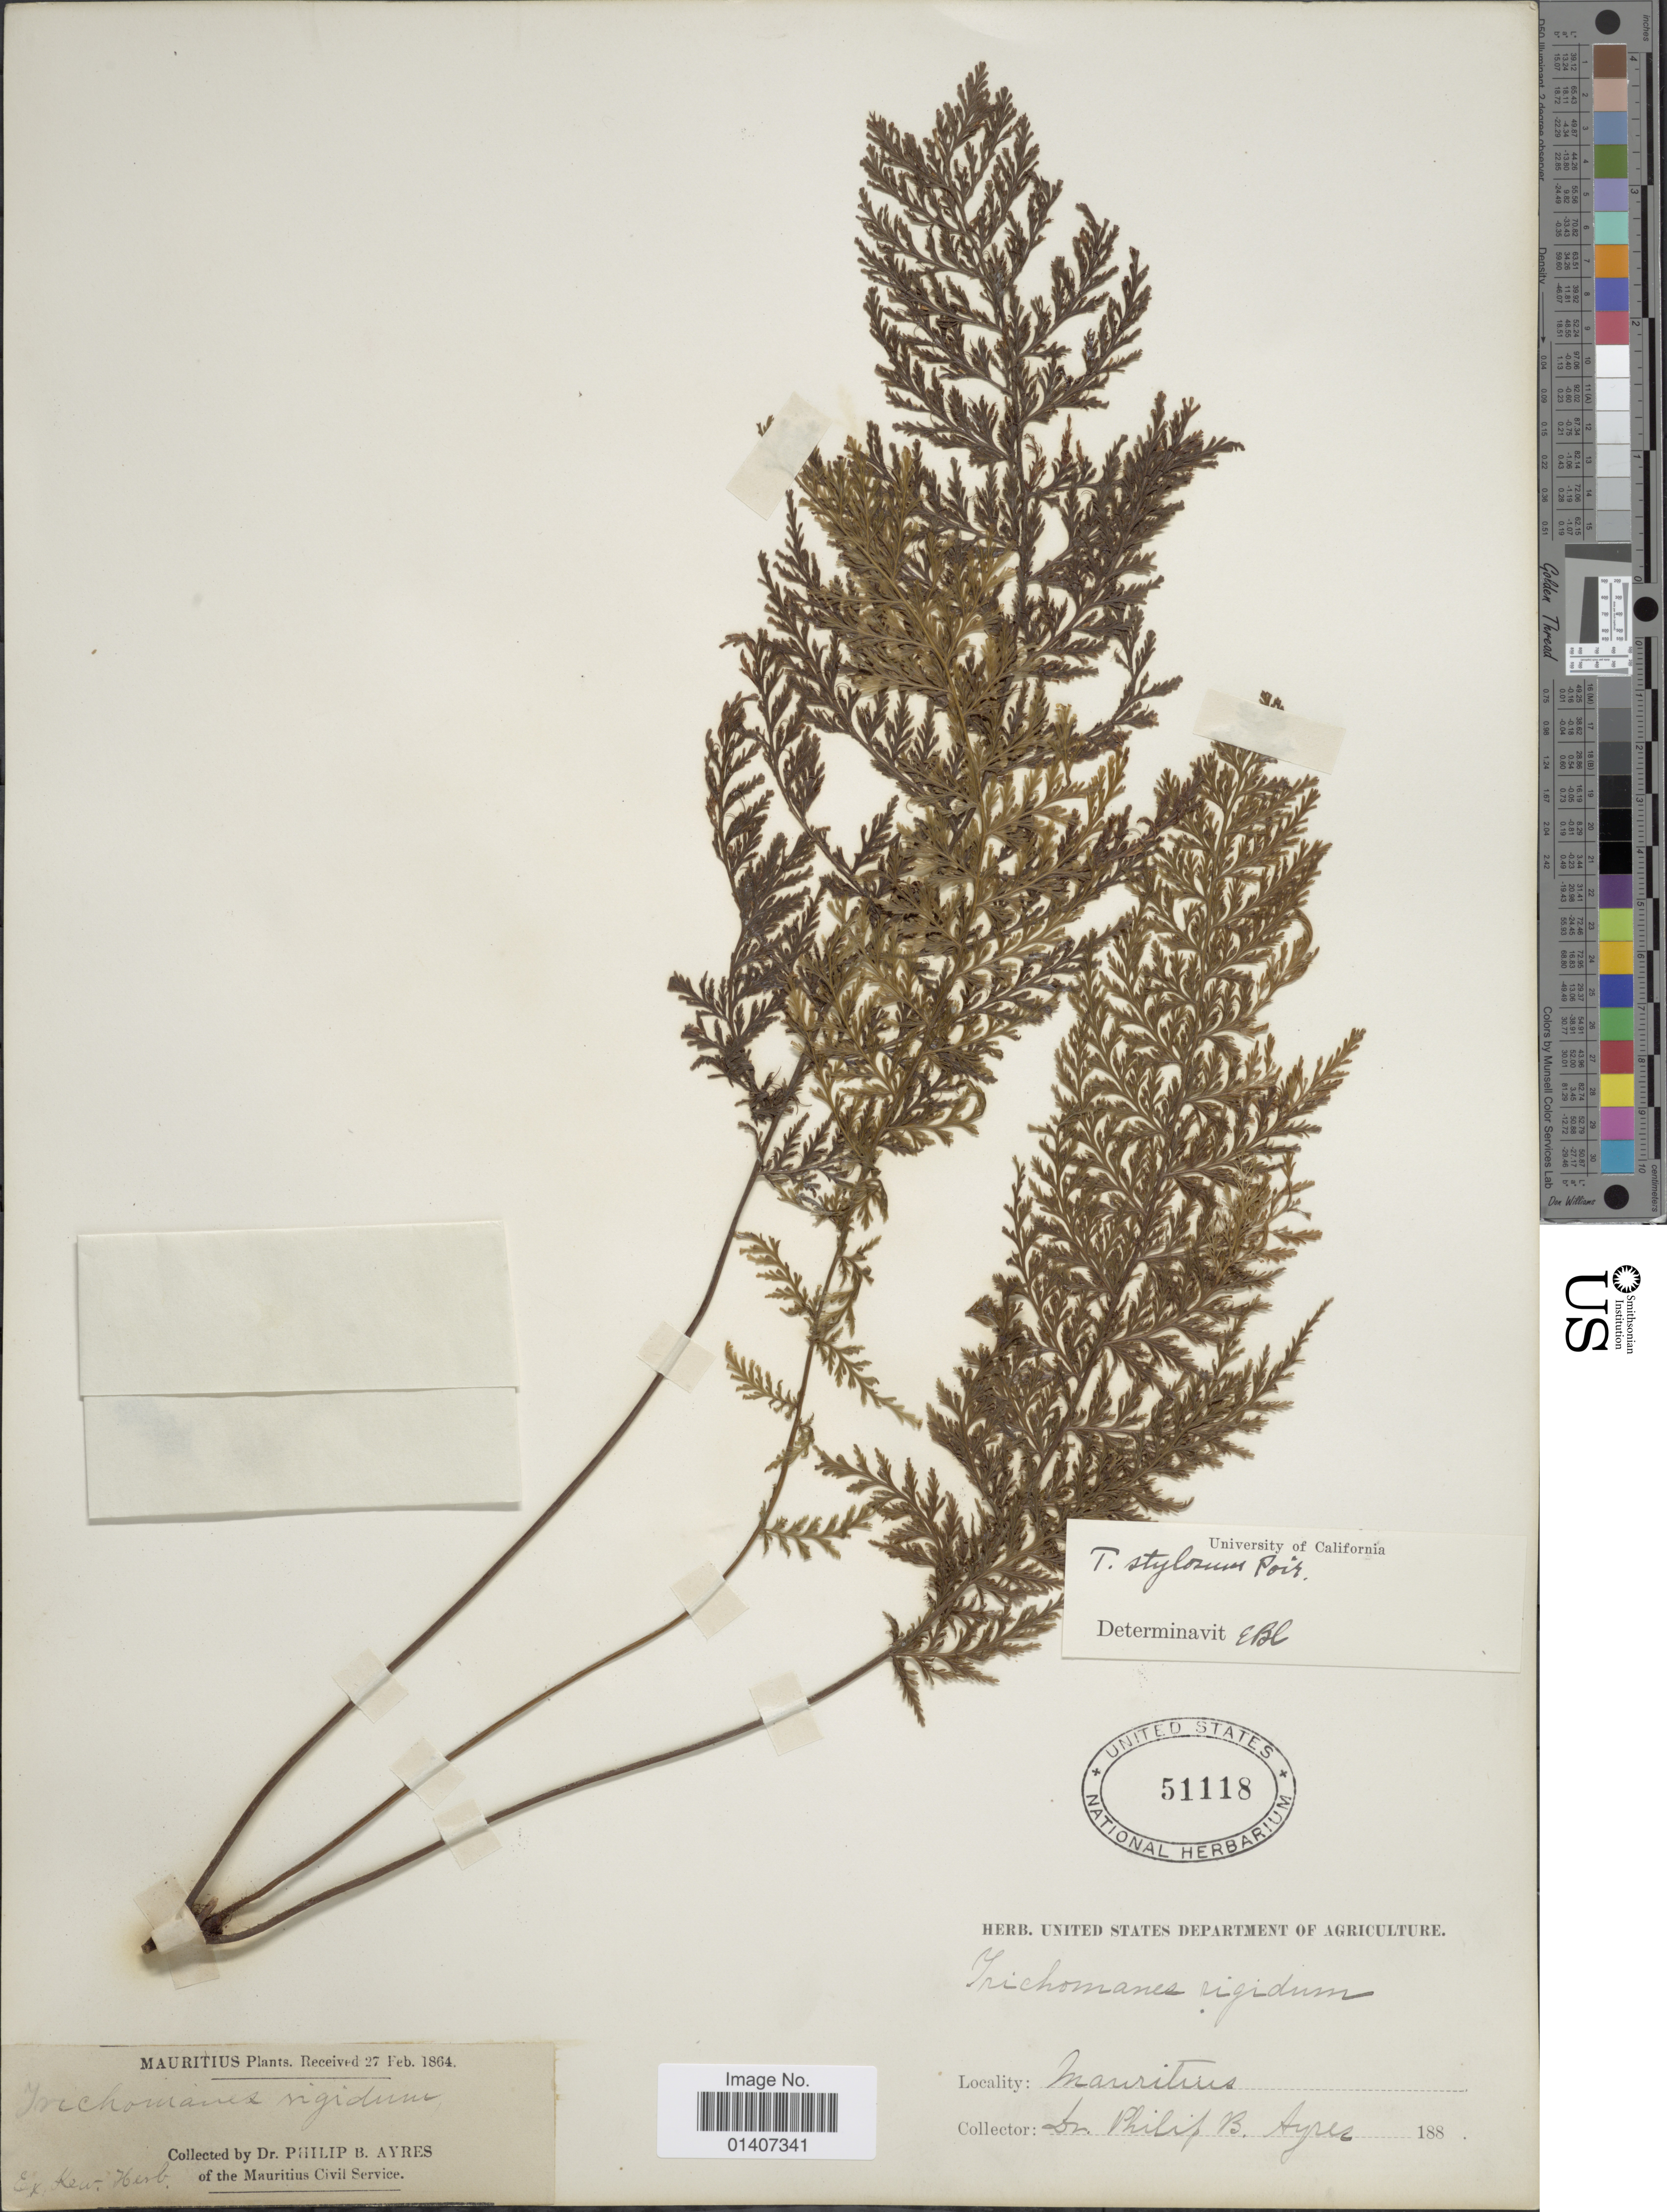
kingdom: Plantae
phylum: Tracheophyta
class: Polypodiopsida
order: Hymenophyllales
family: Hymenophyllaceae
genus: Abrodictyum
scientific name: Abrodictyum tamarisciforme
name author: (Jacq.) Ebihara & Dubuisson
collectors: P. Ayres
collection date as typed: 188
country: Mauritius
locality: Mauritius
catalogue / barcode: US 5118